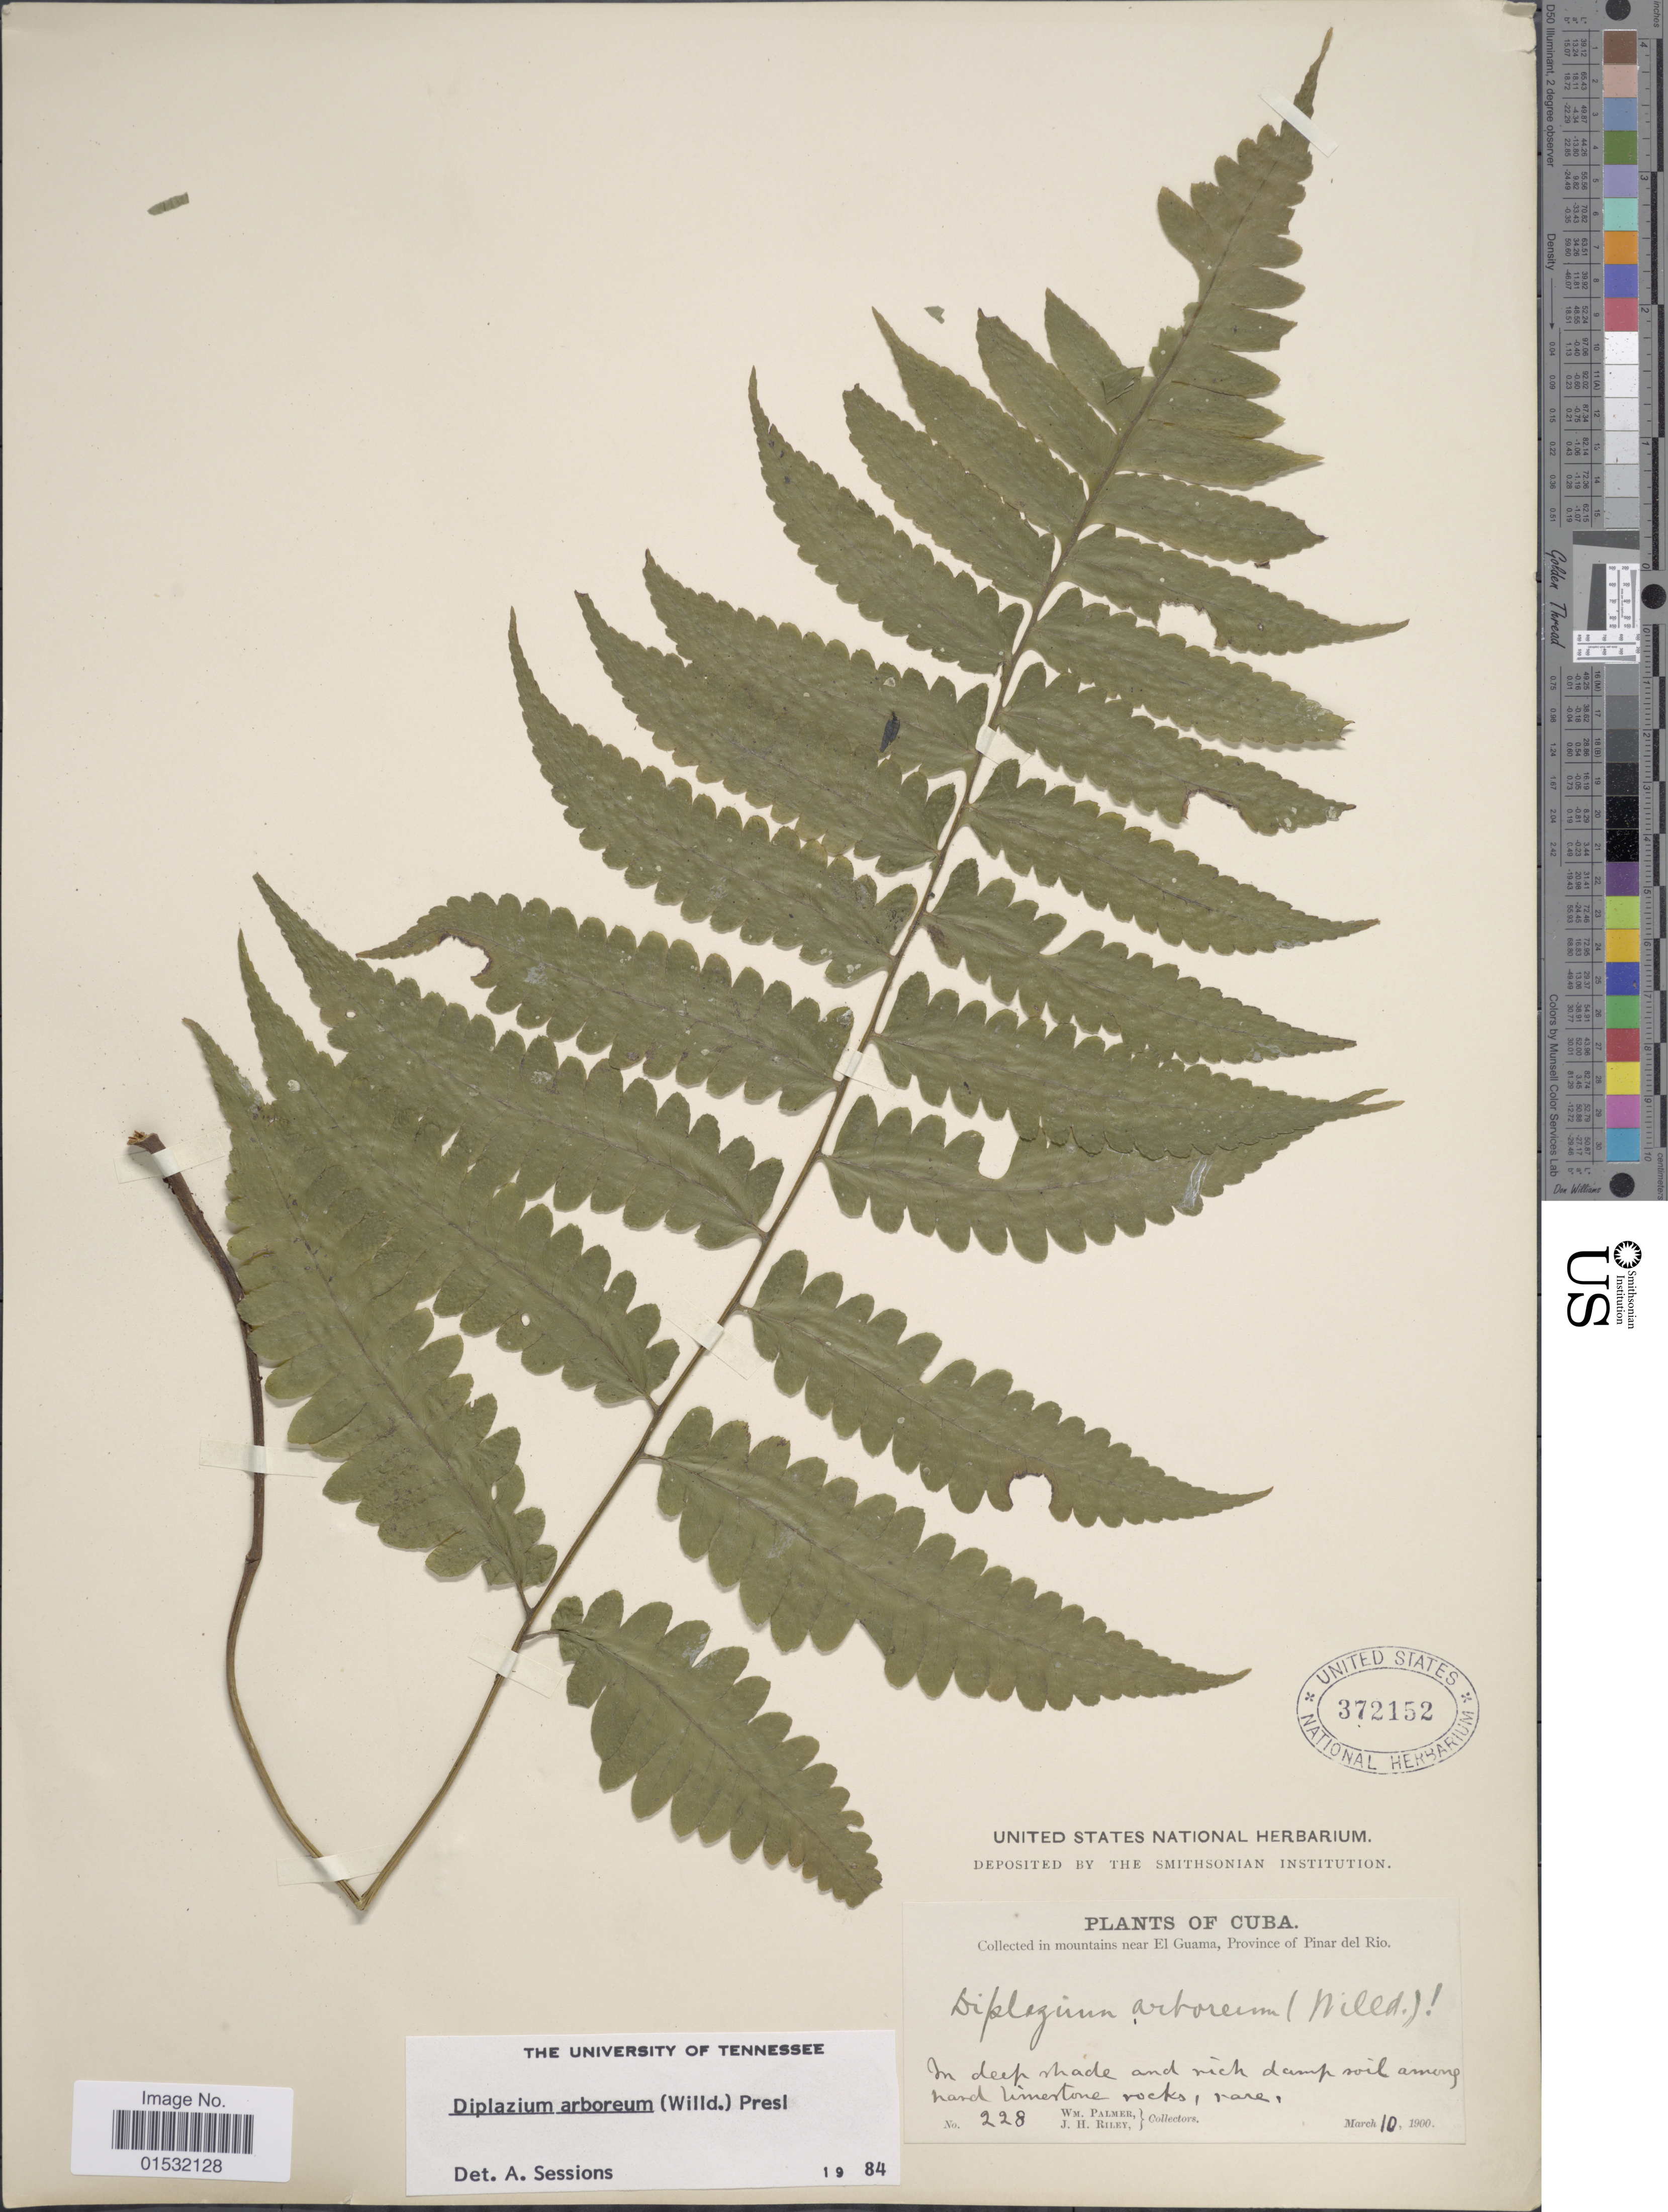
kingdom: Plantae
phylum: Tracheophyta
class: Polypodiopsida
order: Polypodiales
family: Athyriaceae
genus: Diplazium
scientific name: Diplazium cristatum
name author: (Desr.) Alston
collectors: W. Palmer & J. H. Riley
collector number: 228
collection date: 1900-03-10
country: Cuba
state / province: Pinar del Río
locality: Mountains near El Guama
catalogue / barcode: US 372152